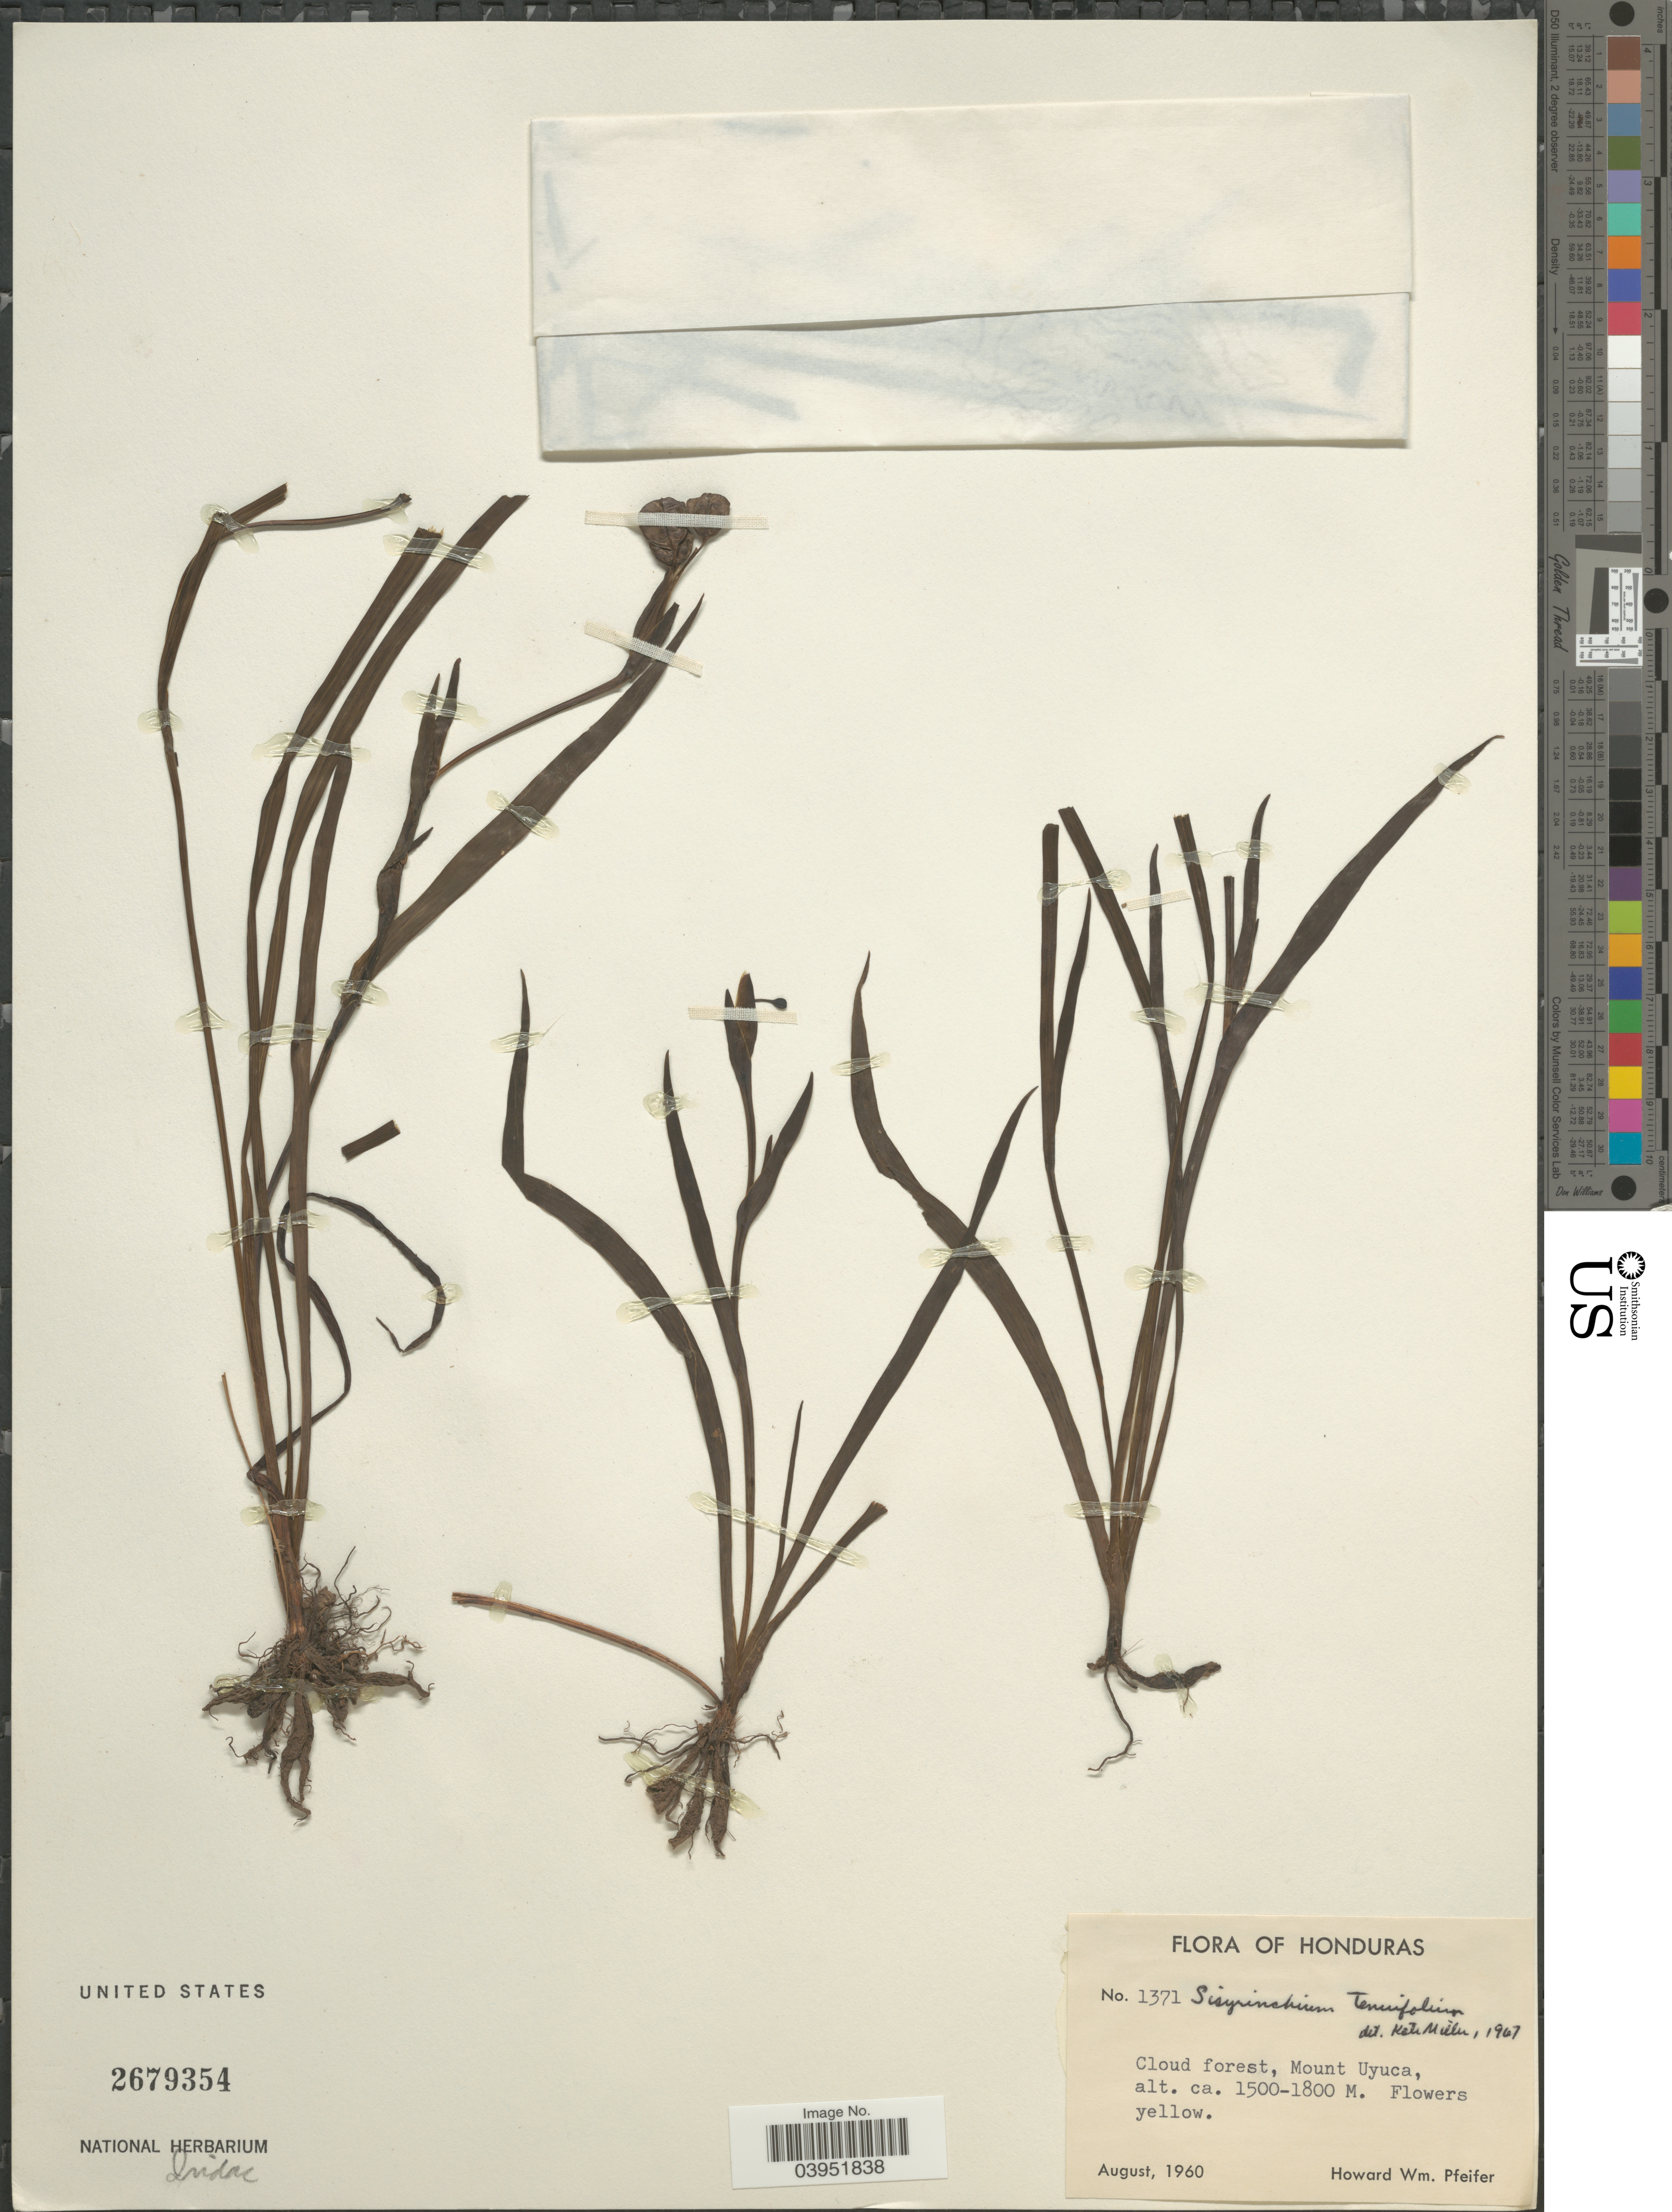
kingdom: Plantae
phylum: Tracheophyta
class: Liliopsida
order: Asparagales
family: Iridaceae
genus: Sisyrinchium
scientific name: Sisyrinchium tenuifolium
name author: Humb. & Bonpl. ex Willd.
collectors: H. W. Pfeifer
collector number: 1371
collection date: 1960-08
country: Honduras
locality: Cloud forest, Mount Uyuca.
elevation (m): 1500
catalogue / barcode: US 2679354